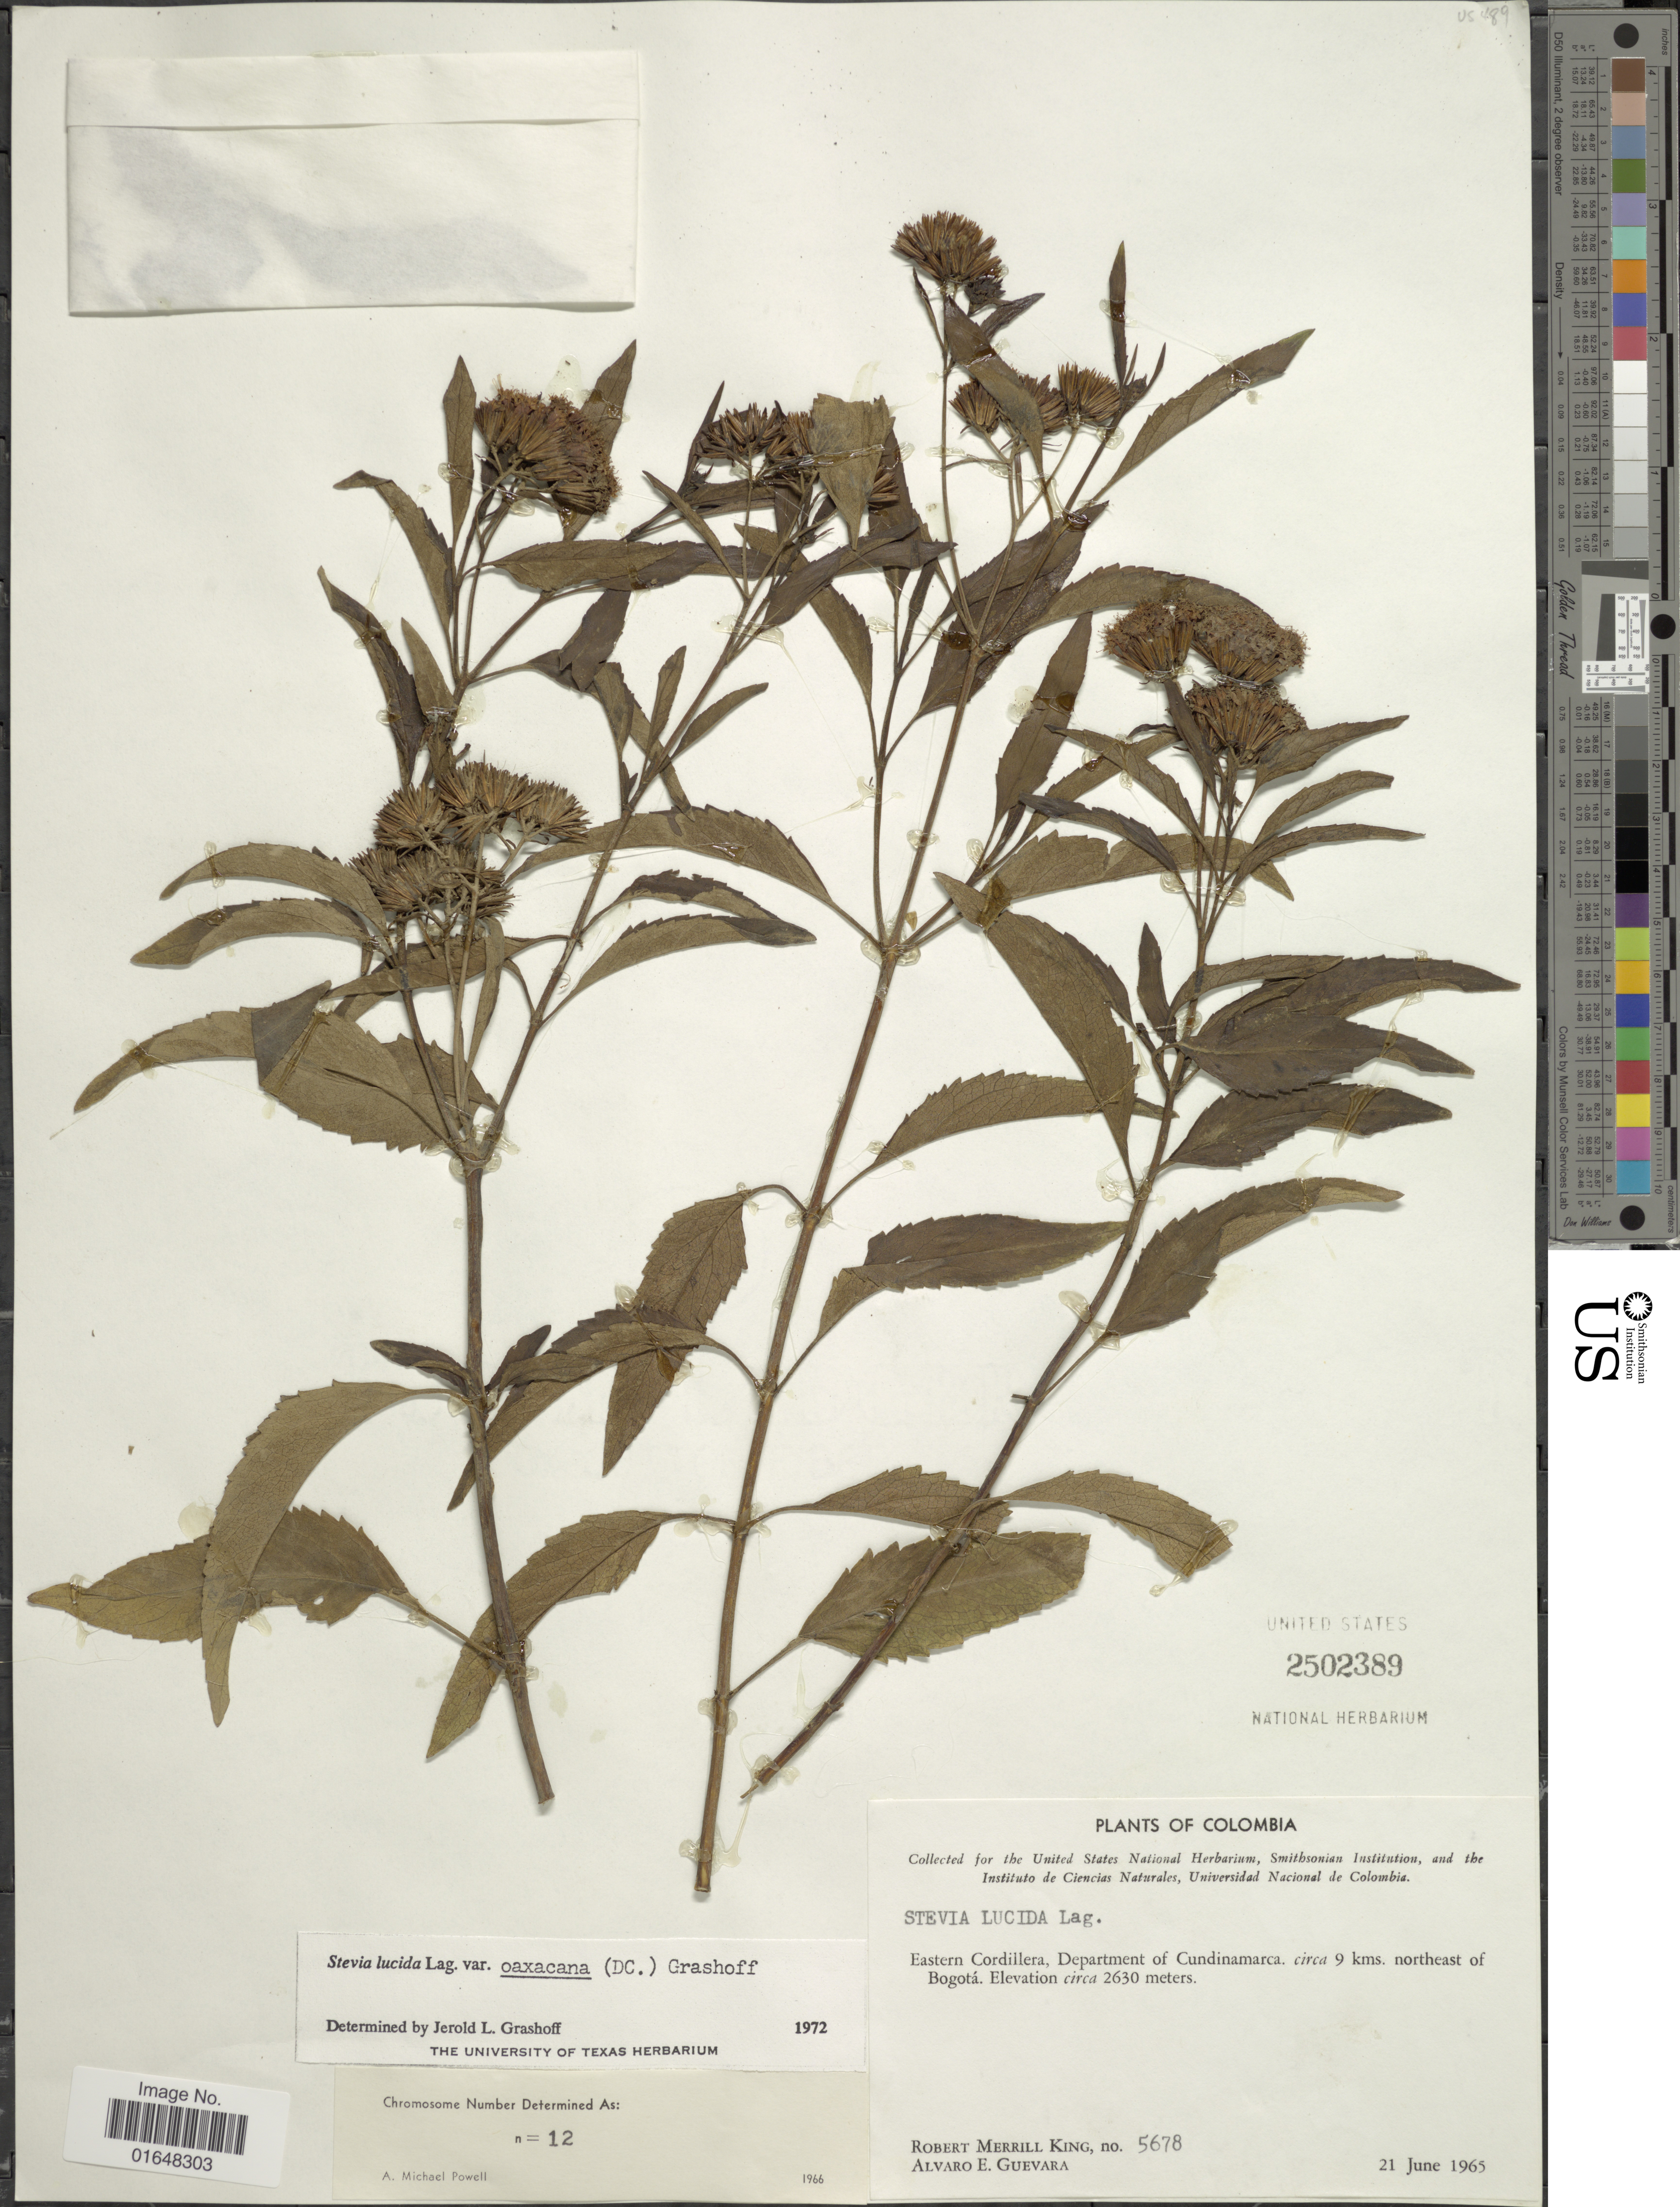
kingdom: Plantae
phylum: Tracheophyta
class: Magnoliopsida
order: Asterales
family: Asteraceae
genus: Stevia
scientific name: Stevia lucida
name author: Lag.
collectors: R. M. King & A. E. Guevara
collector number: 5678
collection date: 1965-06-21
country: Colombia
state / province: Cundinamarca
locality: Eastern Cordillera, Department of Cundinamarca, circa 9 kms. northeast of Bogotá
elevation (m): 2630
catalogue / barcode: US 2502389